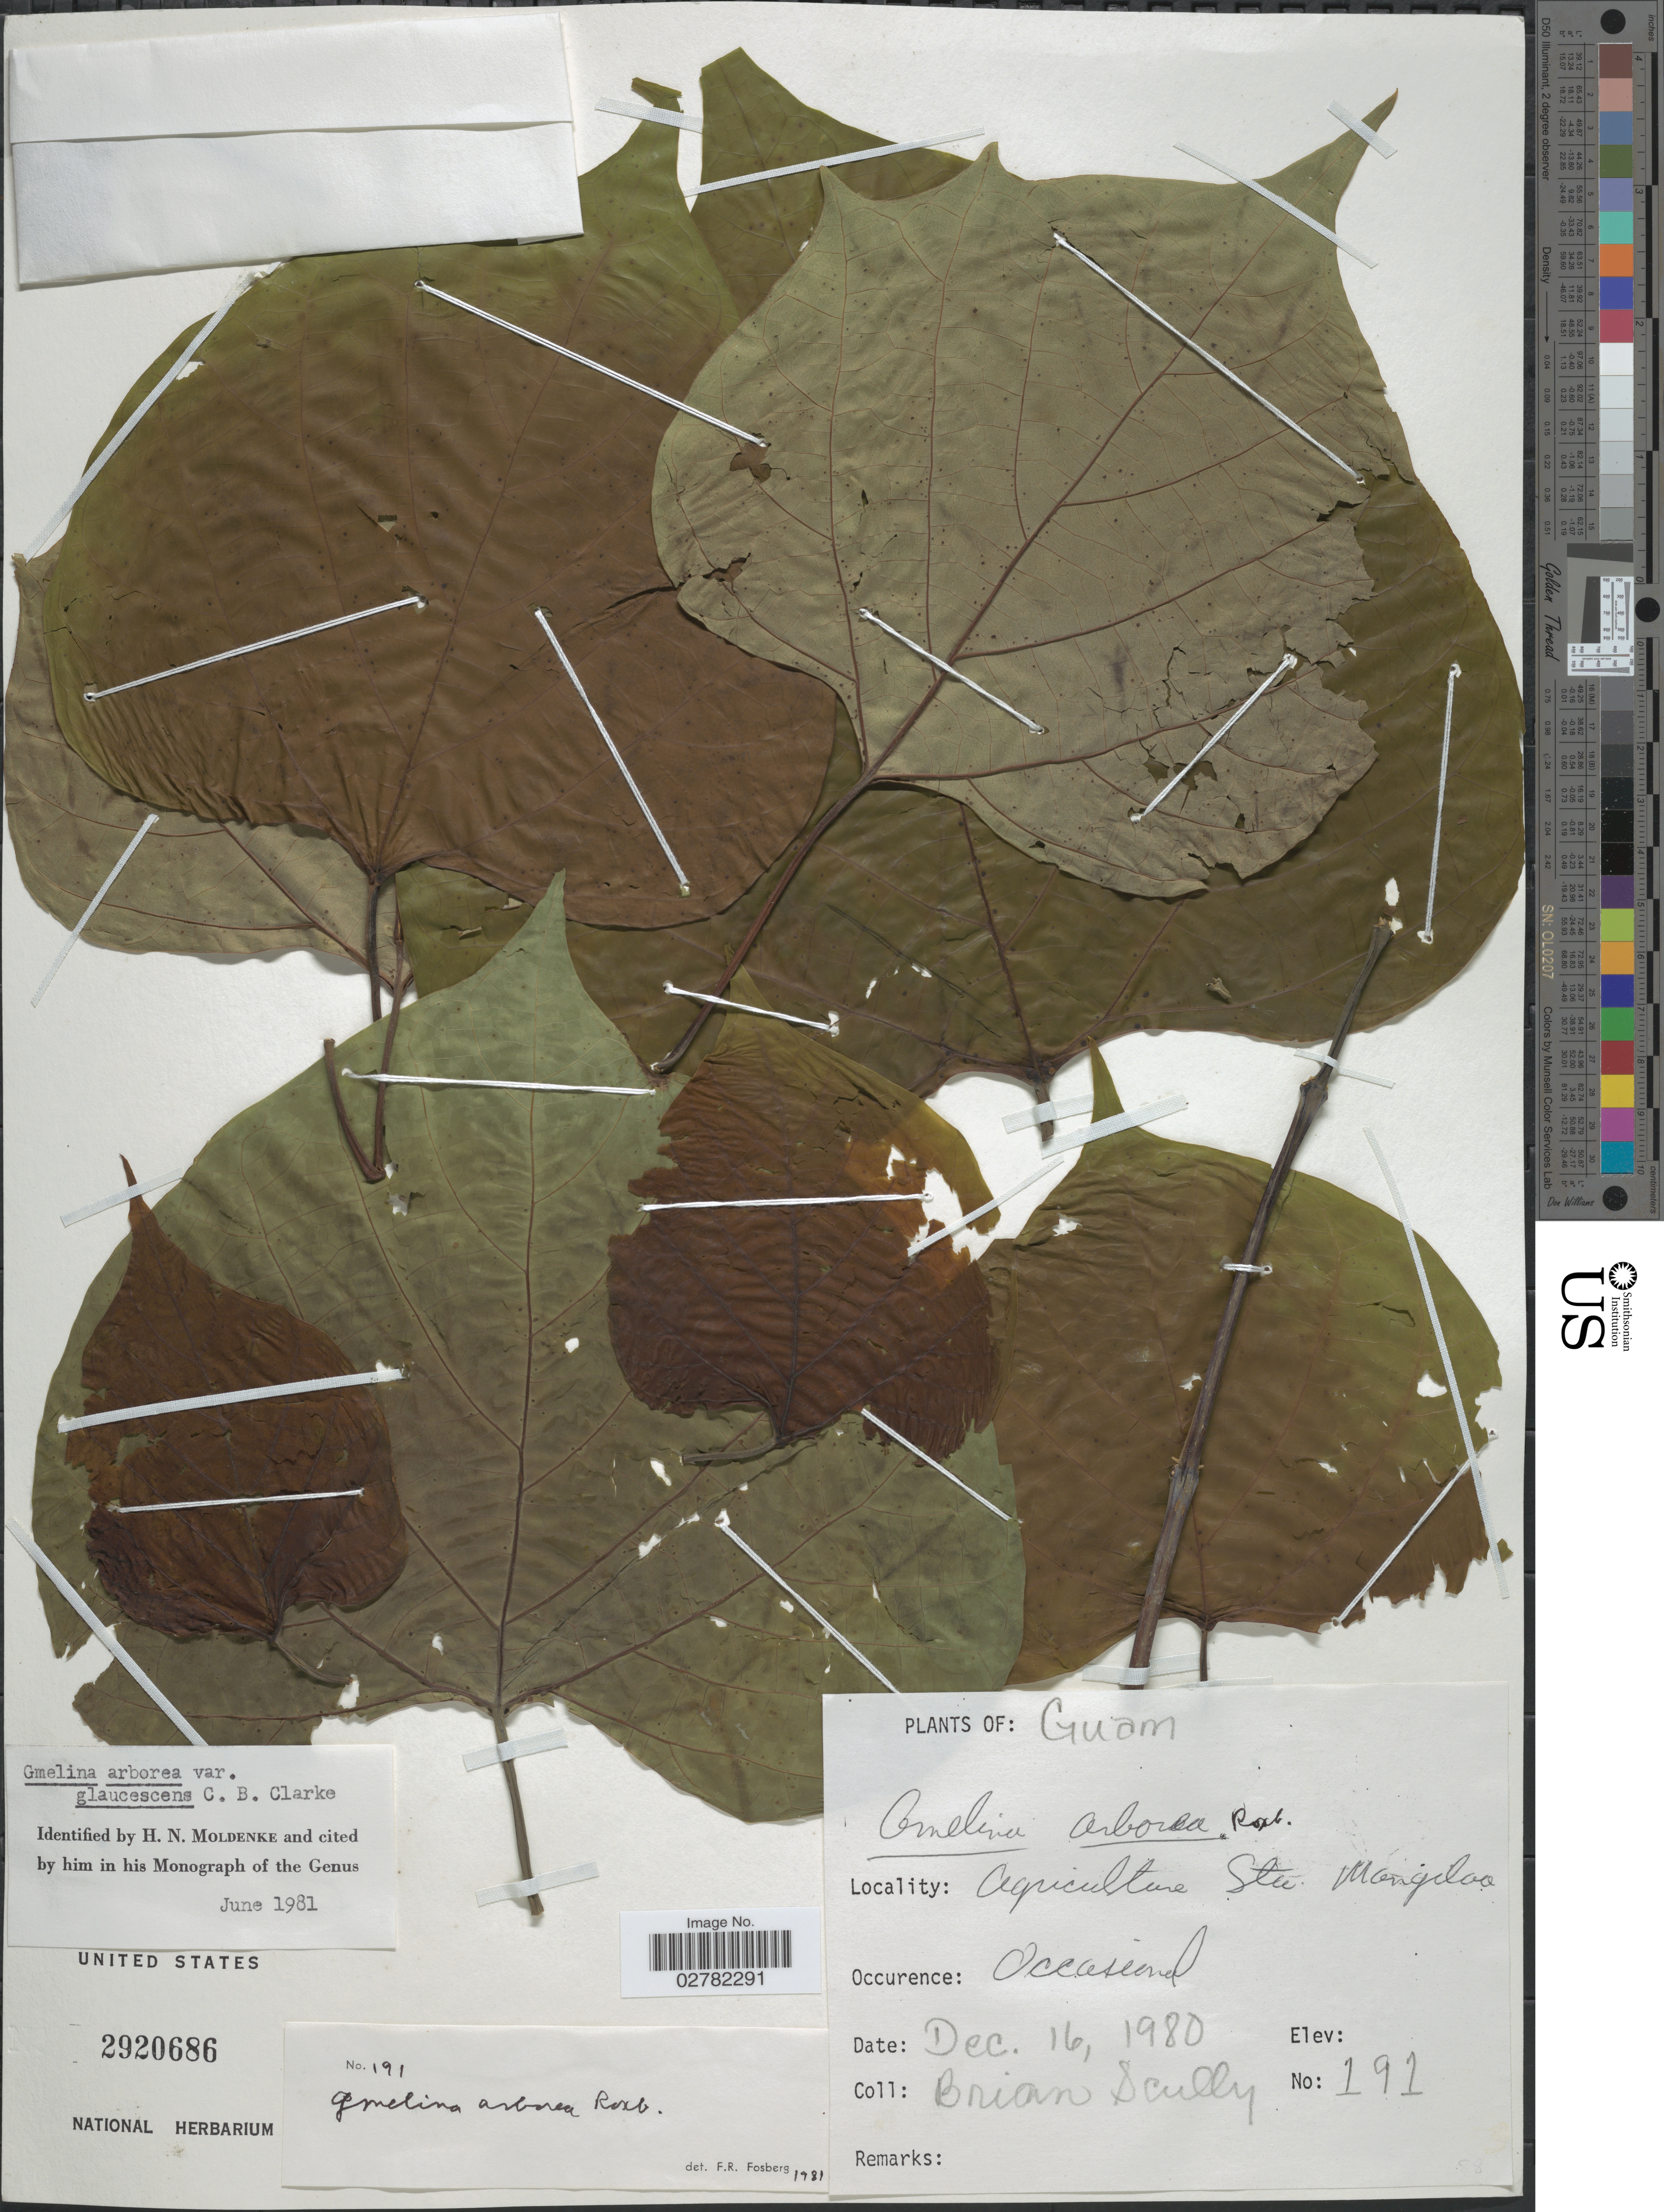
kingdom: Plantae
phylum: Tracheophyta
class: Magnoliopsida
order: Lamiales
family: Lamiaceae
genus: Gmelina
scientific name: Gmelina arborea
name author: Roxb. ex Sm.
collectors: B. Scully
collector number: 191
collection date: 1980-12-16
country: Guam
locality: Agriculture Sta. Mangilao.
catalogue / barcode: US 2920686